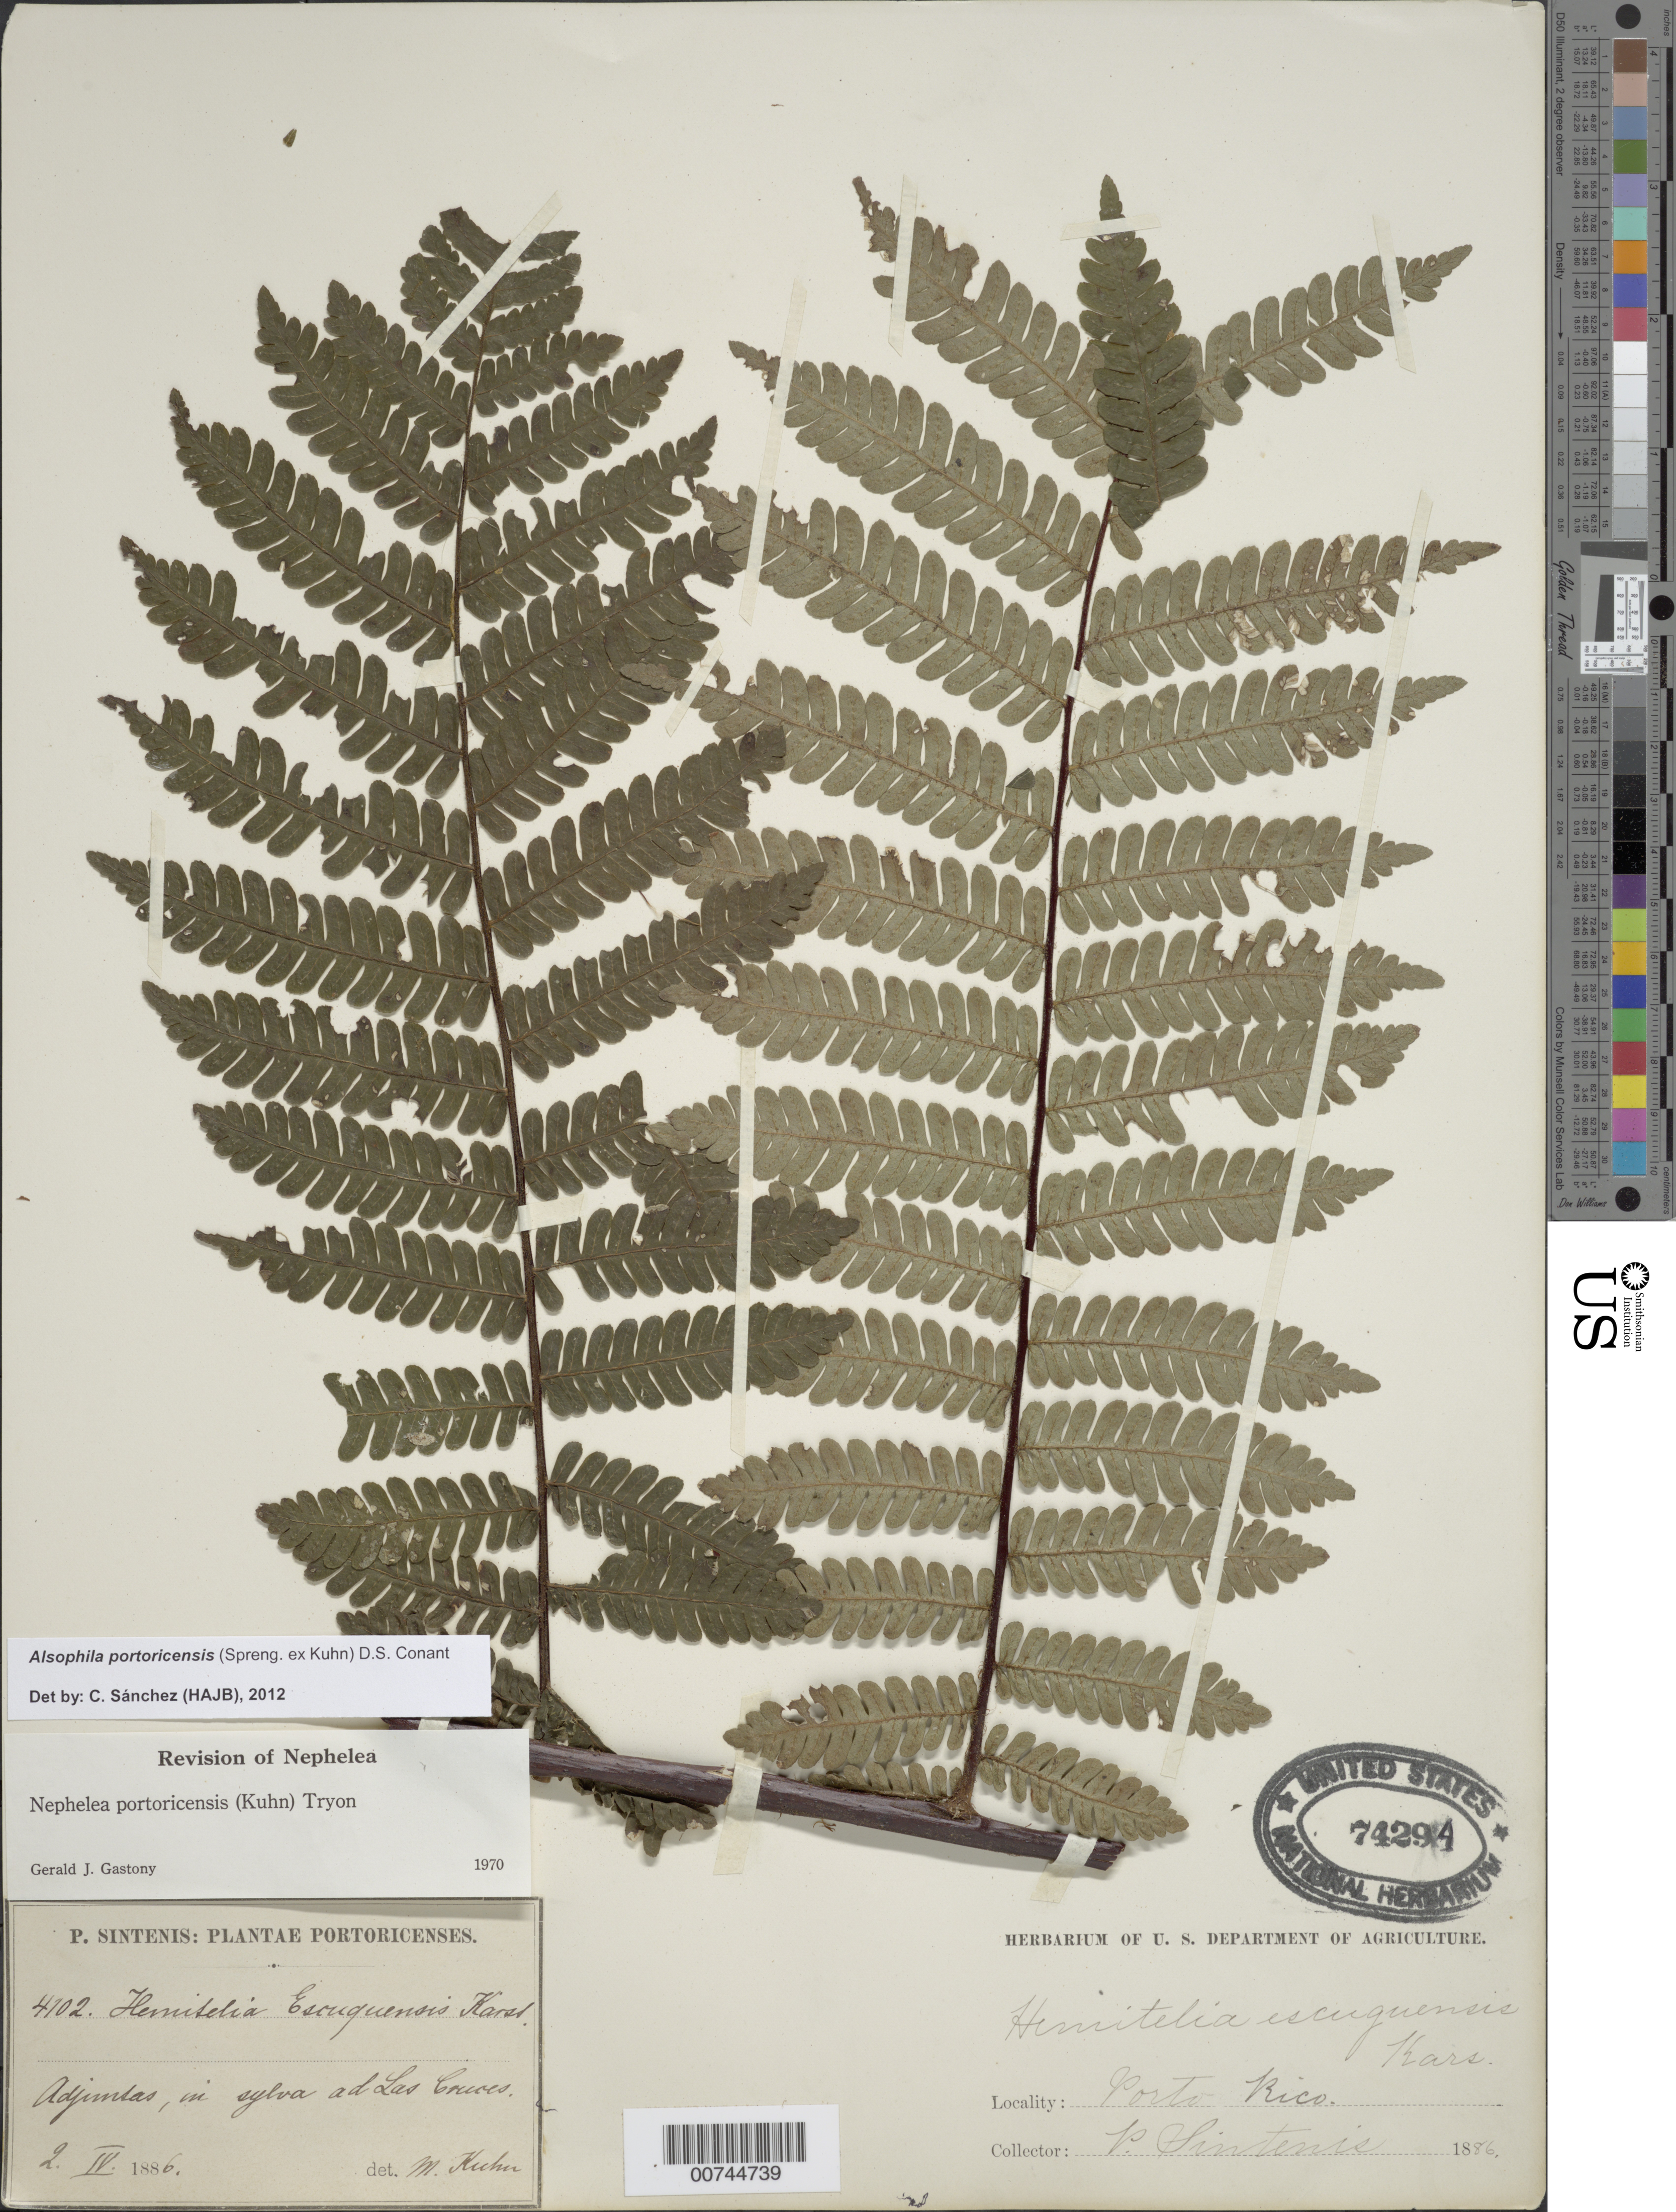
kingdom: Plantae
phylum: Tracheophyta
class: Polypodiopsida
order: Cyatheales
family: Cyatheaceae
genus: Alsophila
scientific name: Alsophila portoricensis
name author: (Spreng. ex Kuhn) D.S. Conant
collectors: P. Sintenis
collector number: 4102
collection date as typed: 02 Apr 1886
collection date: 1886-04-02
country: Puerto Rico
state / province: Adjuntas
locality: Adjuntas, in sylva ad Las Cruces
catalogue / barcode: US 74294